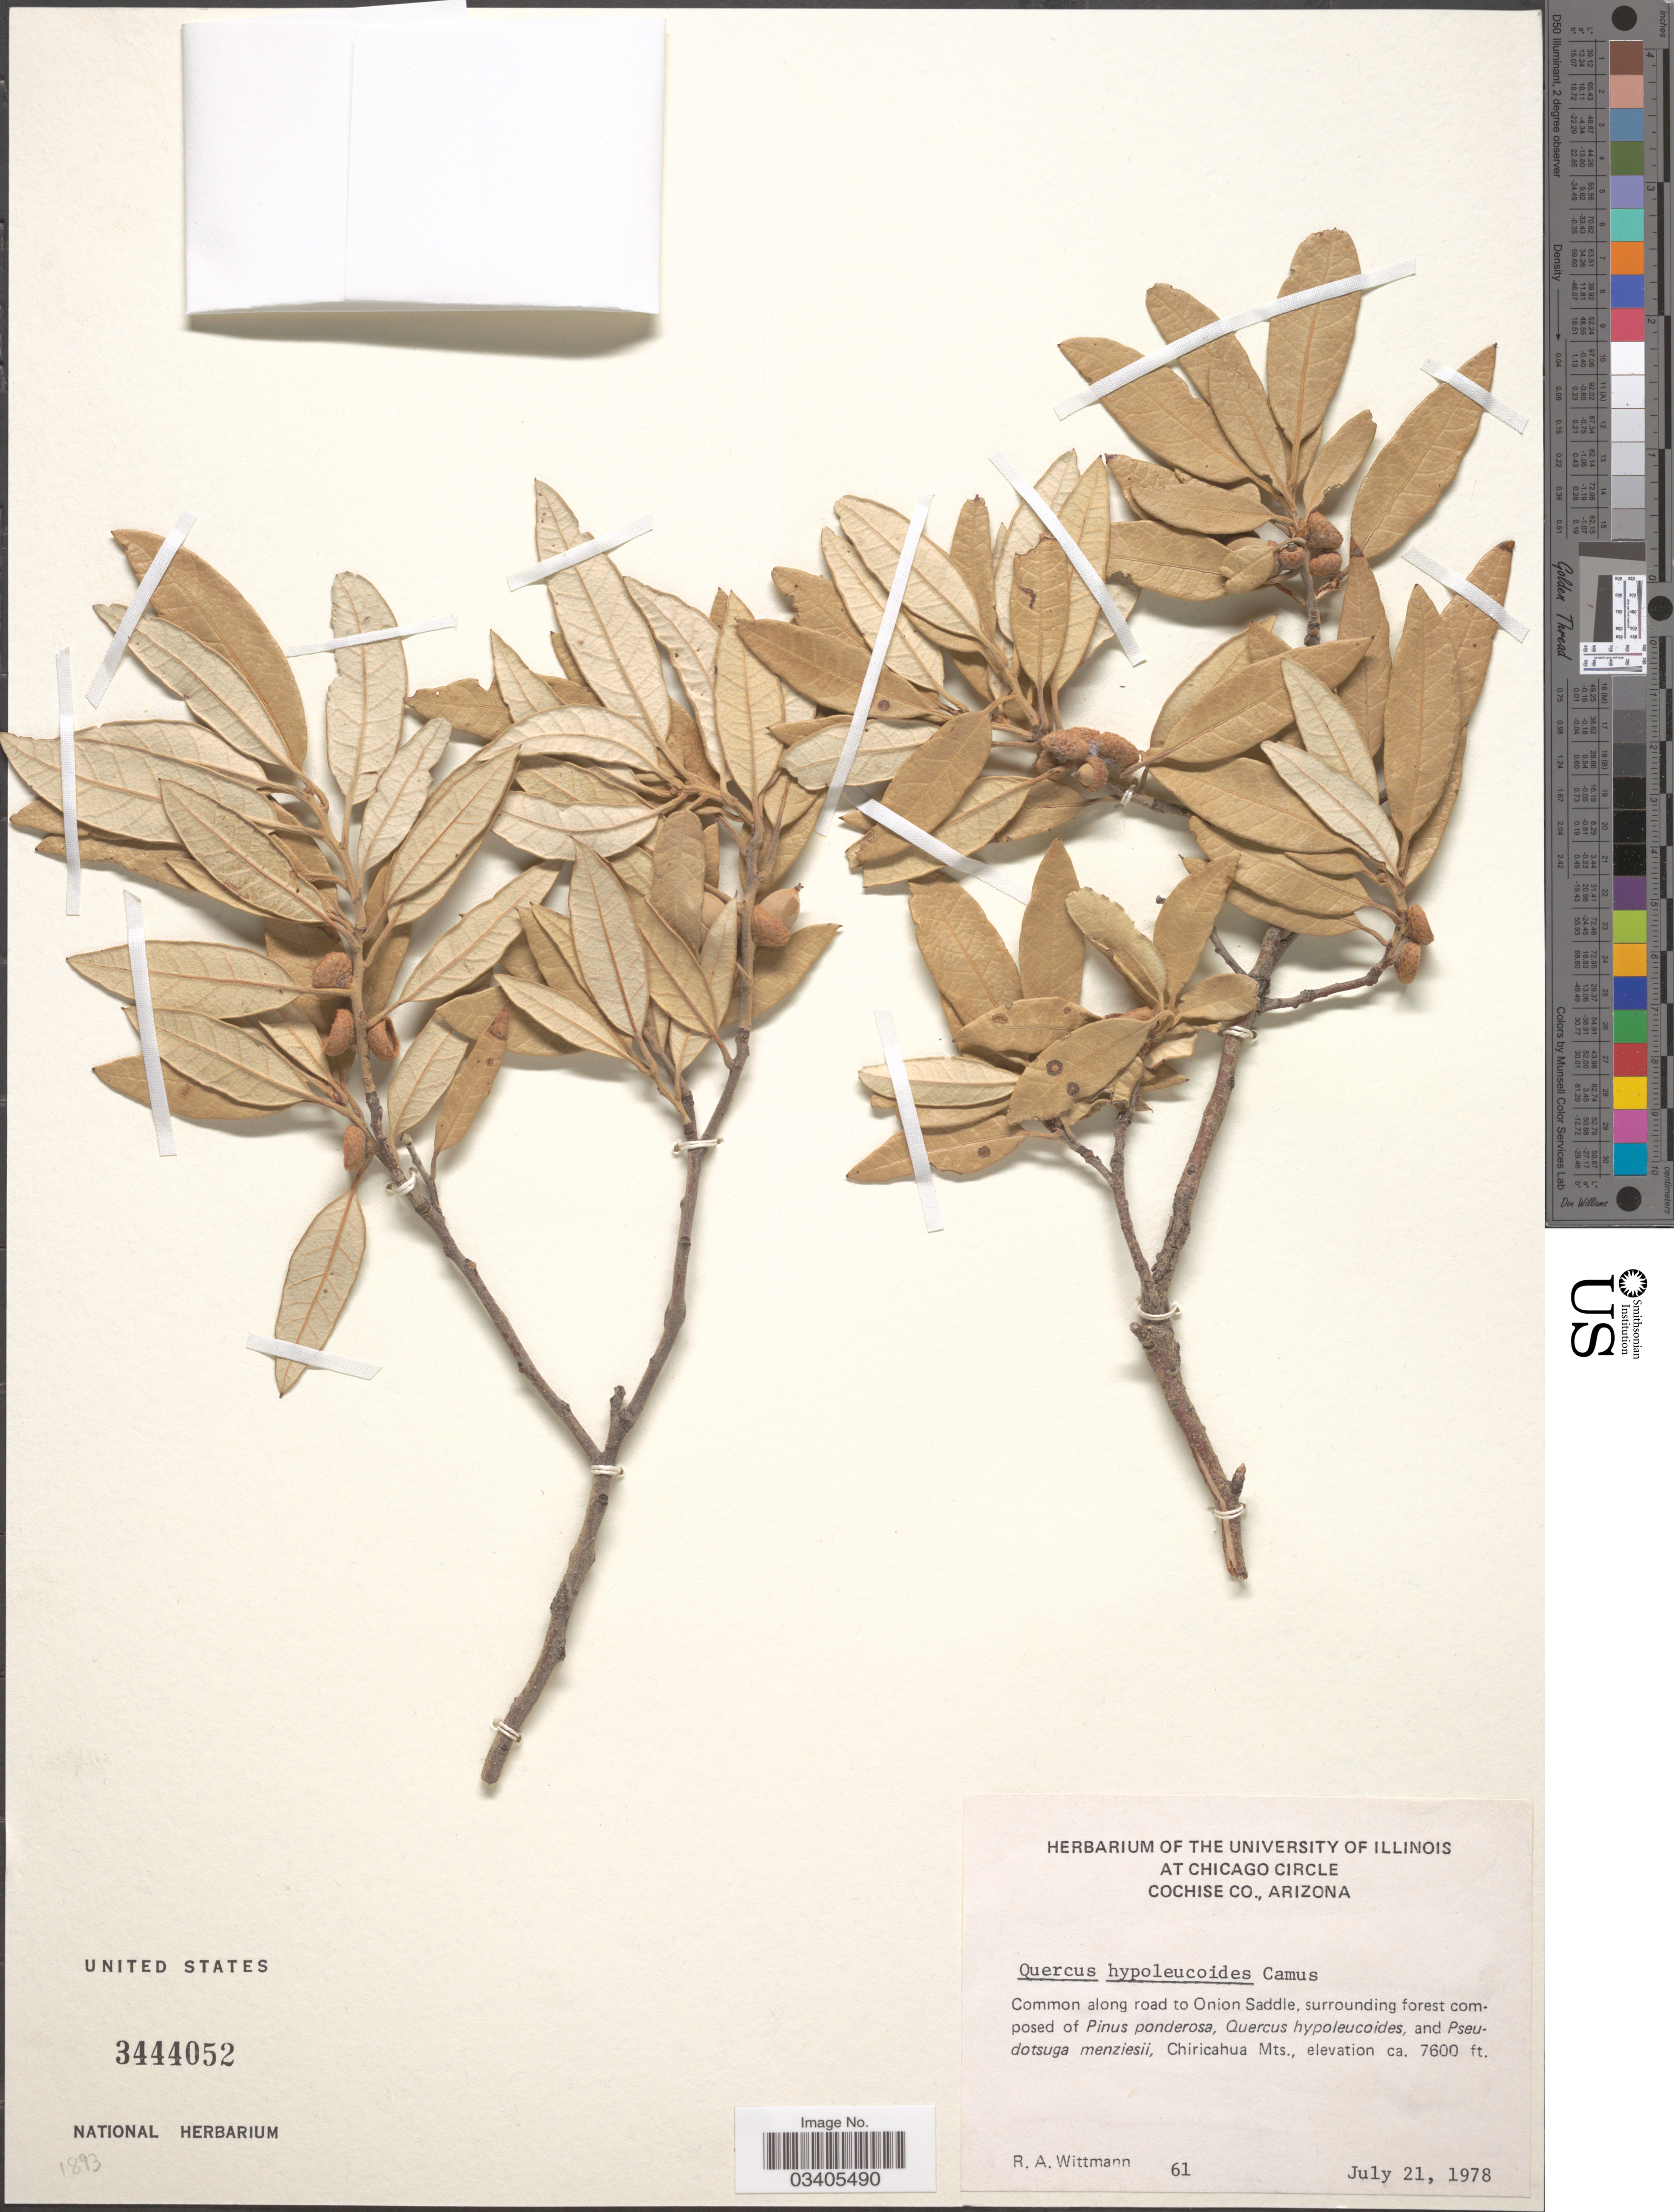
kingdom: Plantae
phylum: Tracheophyta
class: Magnoliopsida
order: Fagales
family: Fagaceae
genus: Quercus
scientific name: Quercus hypoleucoides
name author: A. Camus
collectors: R. Wittmann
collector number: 61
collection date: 1978-07-21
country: United States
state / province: Arizona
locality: Cochise Co. [unsure placement] Common along road to Onion Saddle. Chiricahua Mts.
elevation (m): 2316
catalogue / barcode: US 3444052